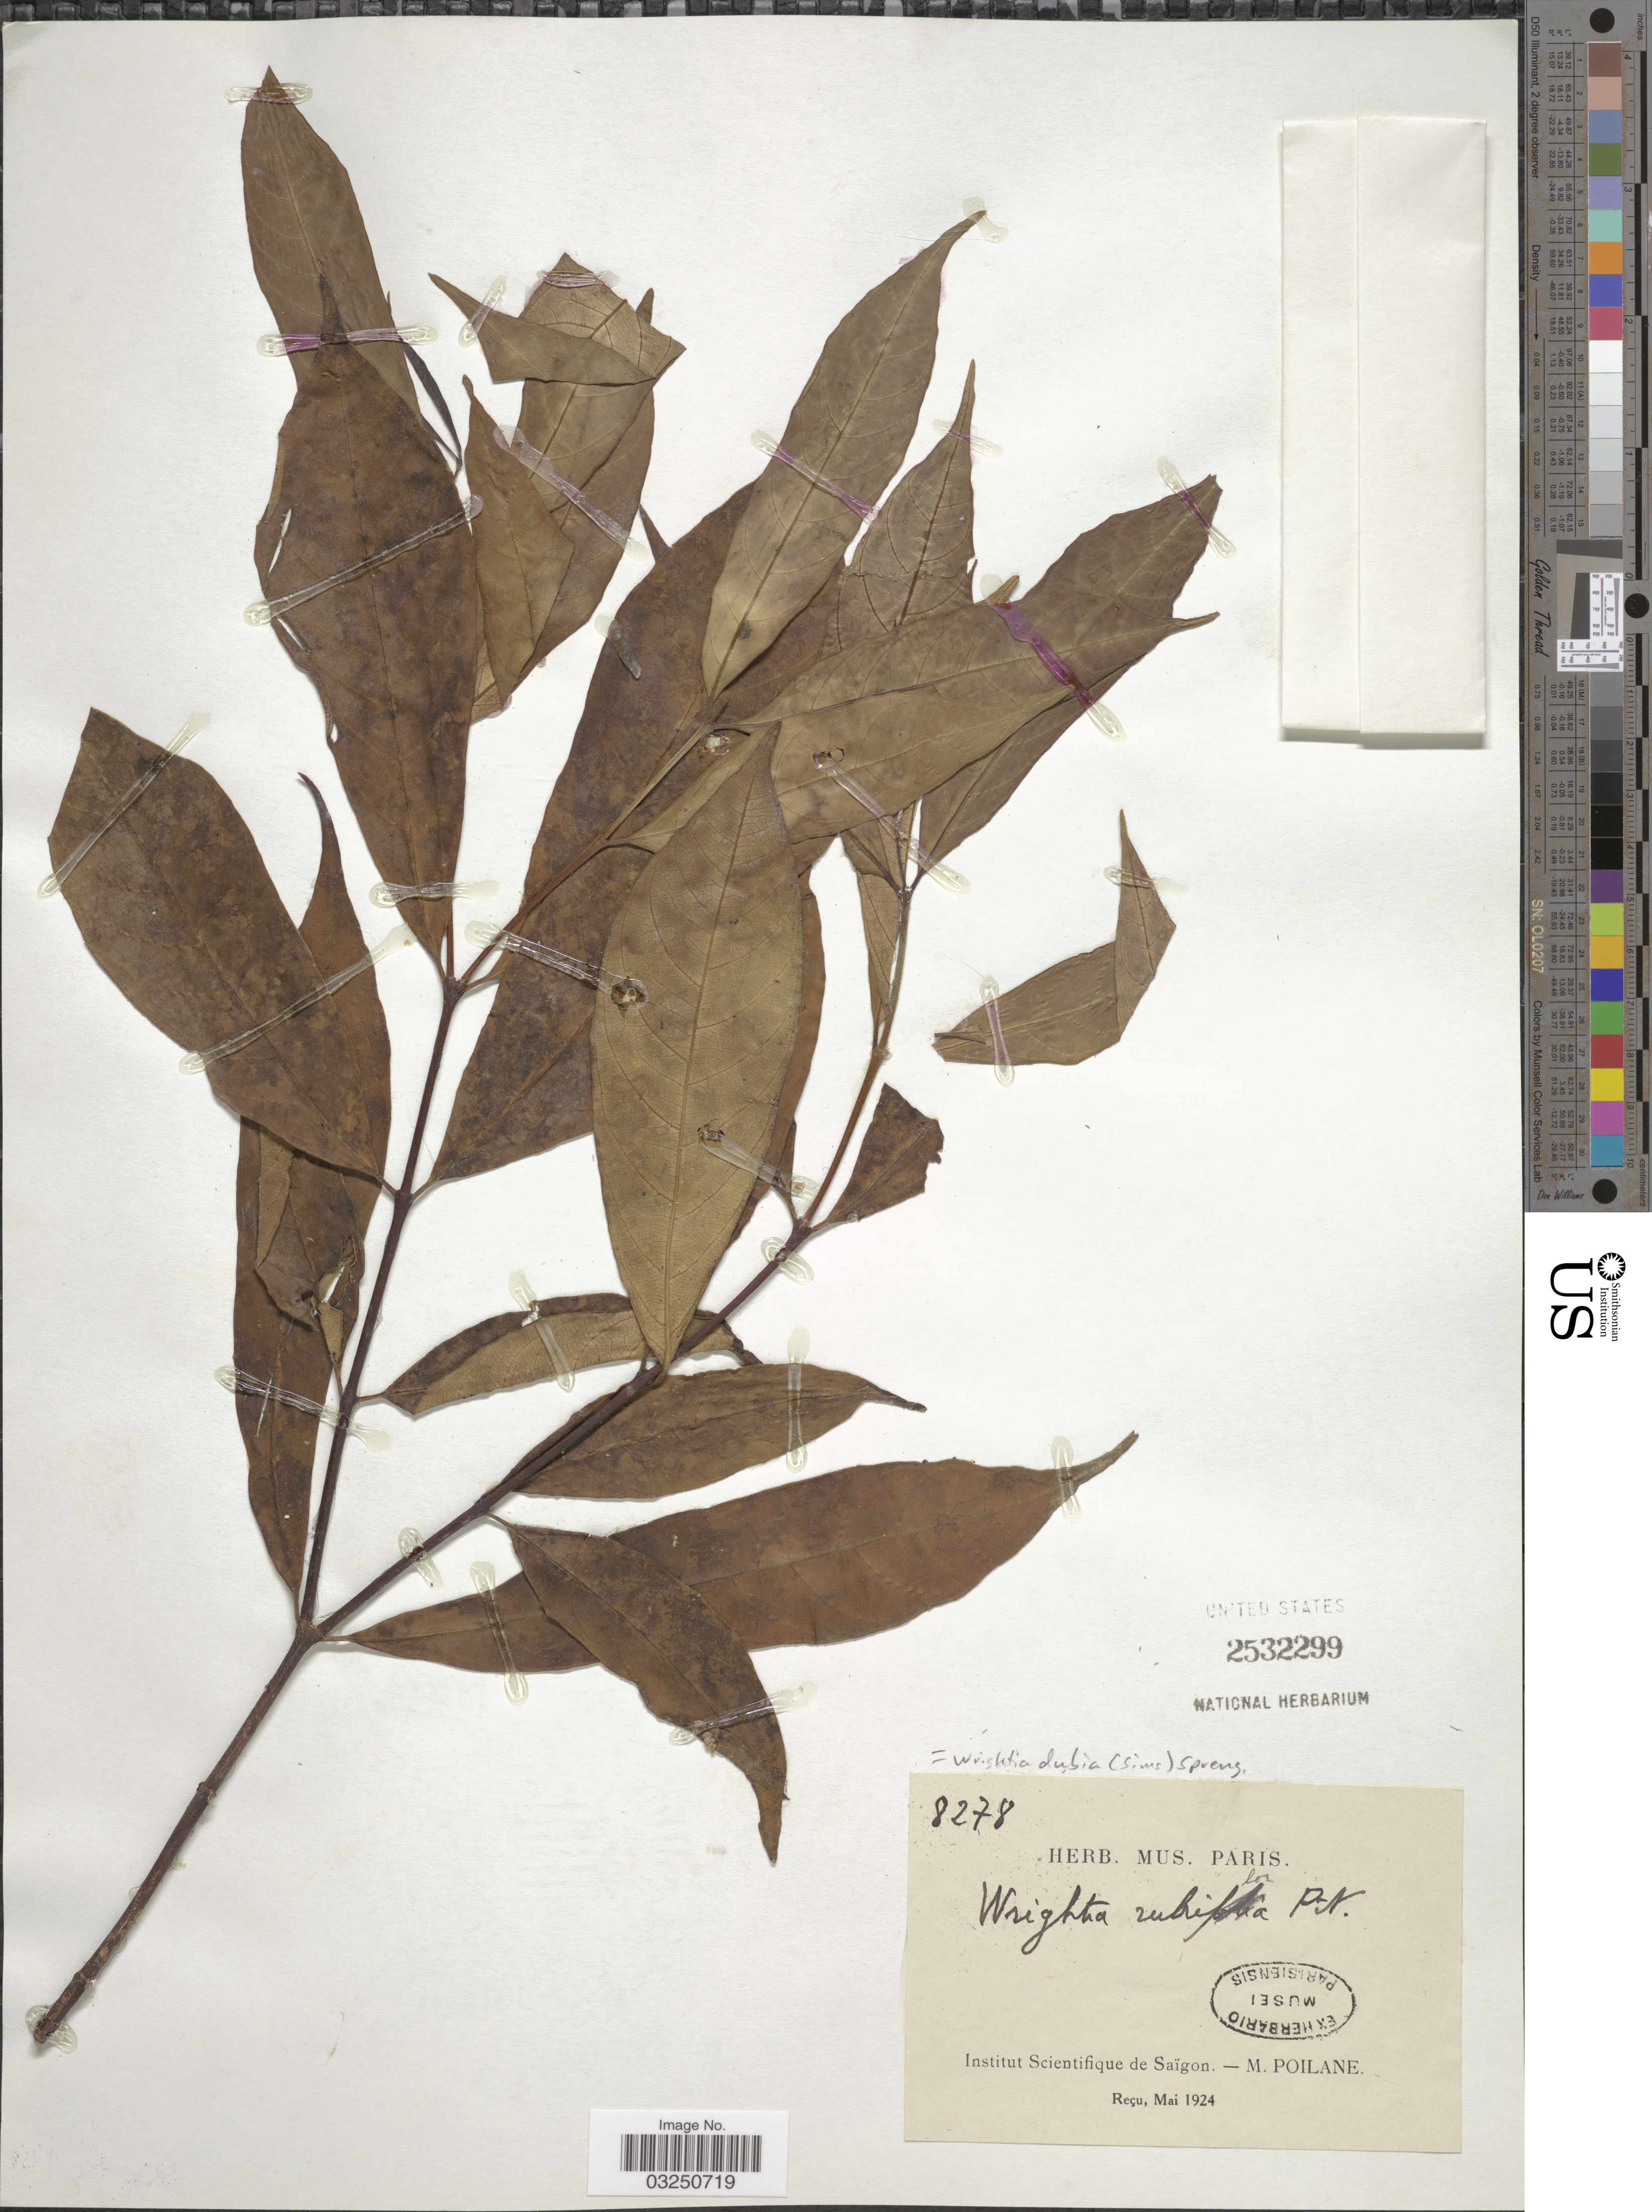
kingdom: Plantae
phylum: Tracheophyta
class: Magnoliopsida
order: Gentianales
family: Apocynaceae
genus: Wrightia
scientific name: Wrightia dubia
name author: (Sims) Spreng.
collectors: M. Poilane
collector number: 8278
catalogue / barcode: US 2532299